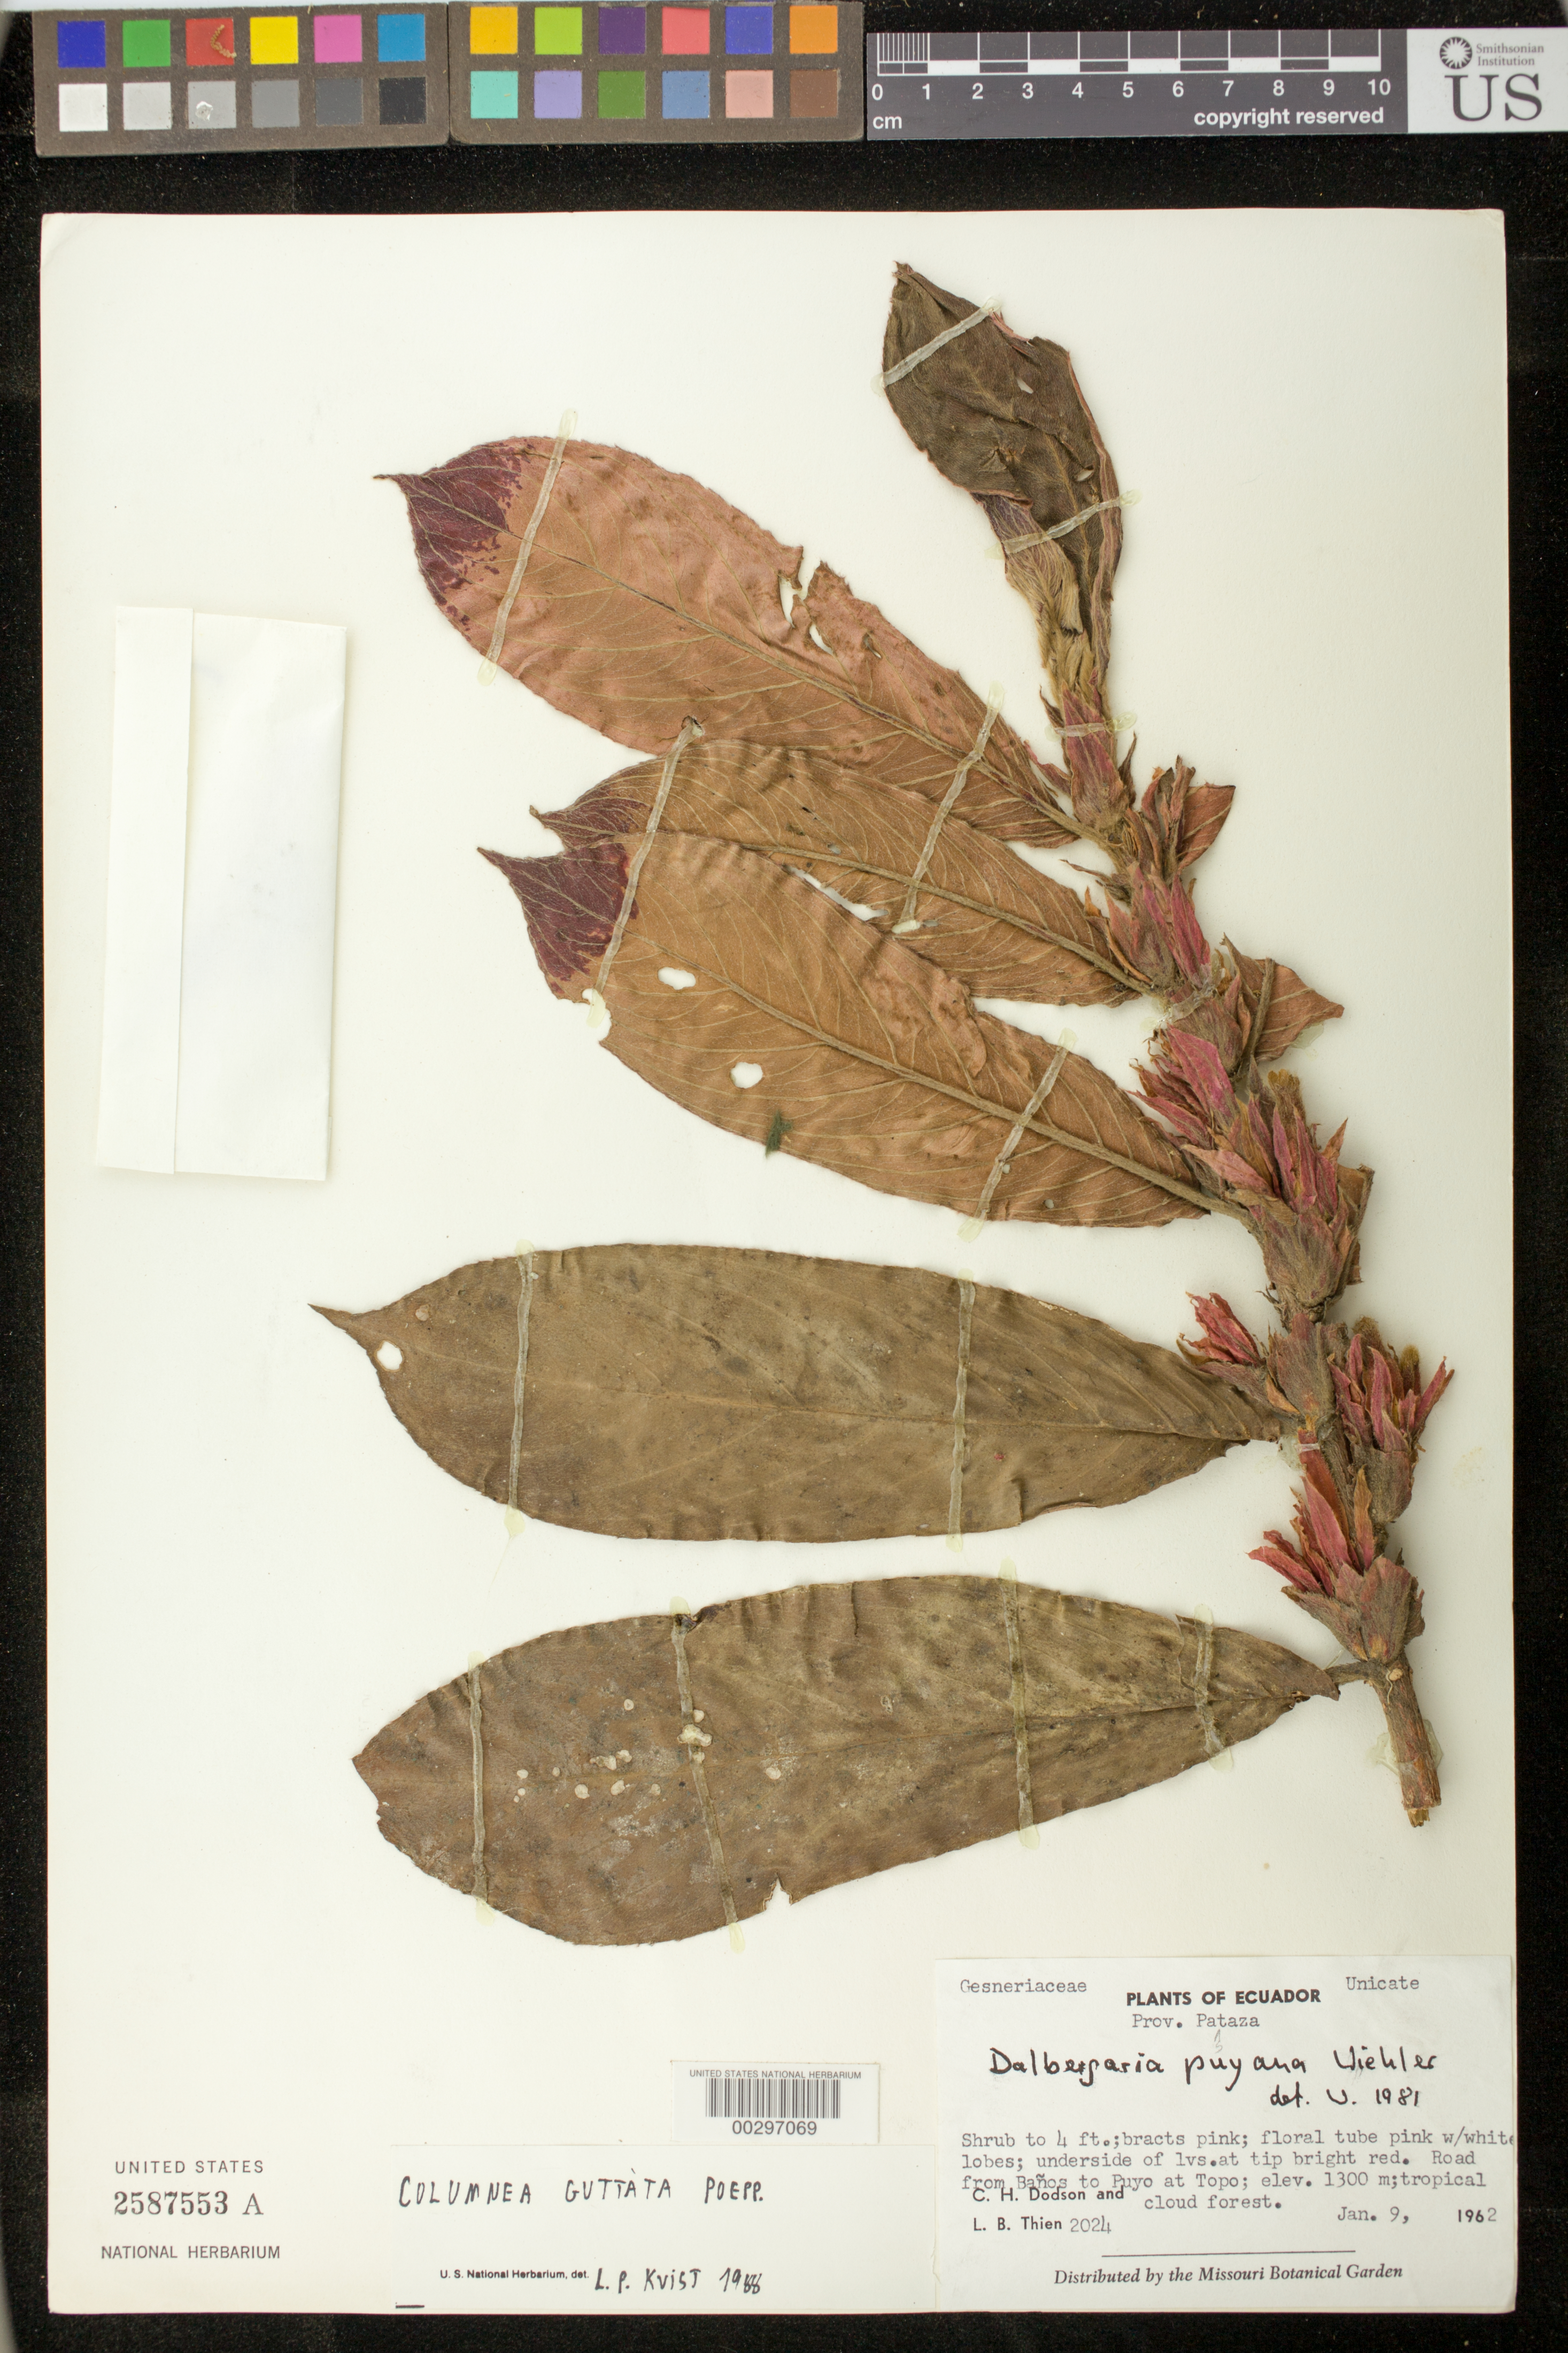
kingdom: Plantae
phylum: Tracheophyta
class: Magnoliopsida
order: Lamiales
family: Gesneriaceae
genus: Columnea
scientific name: Columnea guttata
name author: Poepp.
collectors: L. Thien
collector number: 2024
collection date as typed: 09 Jan 1962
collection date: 1962-01-09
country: Ecuador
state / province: Pastaza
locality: Road from Banos to Puyo at Topo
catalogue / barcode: US 2587553A